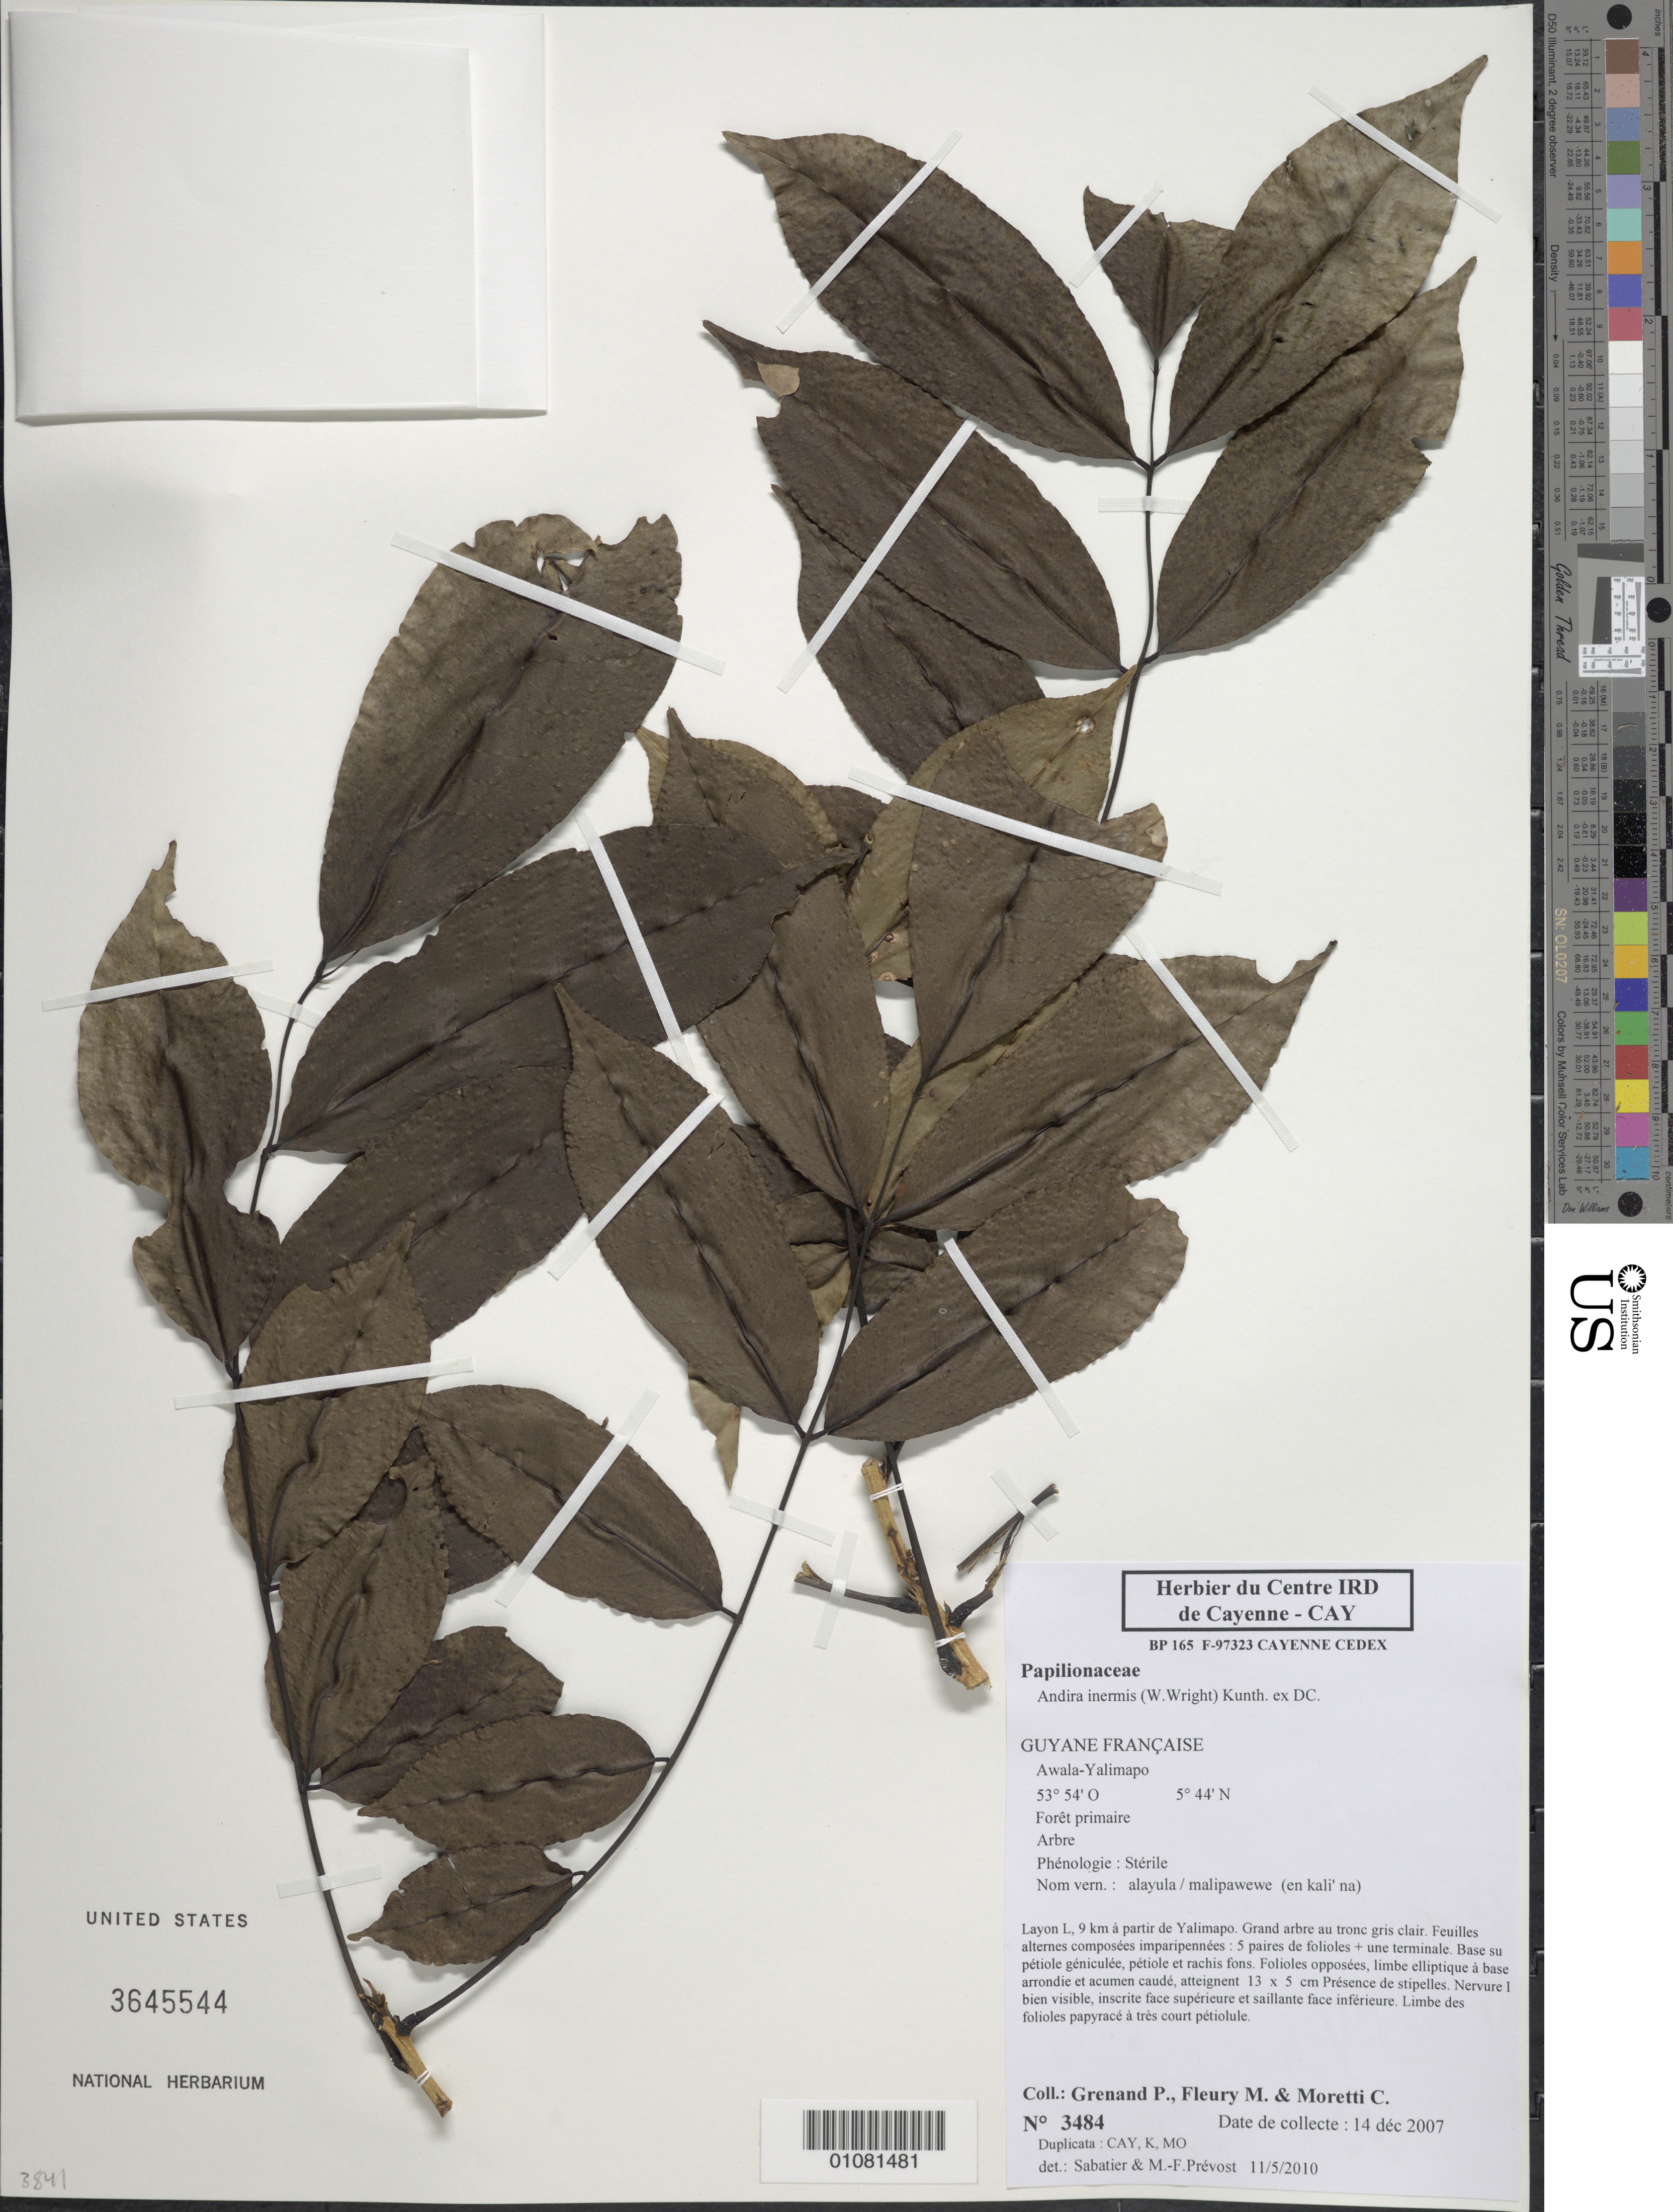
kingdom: Plantae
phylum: Tracheophyta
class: Magnoliopsida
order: Fabales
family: Fabaceae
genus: Andira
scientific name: Andira inermis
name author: (W. Wright) Kunth ex DC.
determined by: Prévost, M.-F.; Sabatier, D.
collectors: P. Grenand, M. Fleury & C. Moretti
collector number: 3484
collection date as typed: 14-Dec-07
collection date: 2007-12-14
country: French Guiana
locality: Awala - Yalimapo, Route Awala-Mana, km 9 a partir de Yalimapo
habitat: Foret primaire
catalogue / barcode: US 3645544